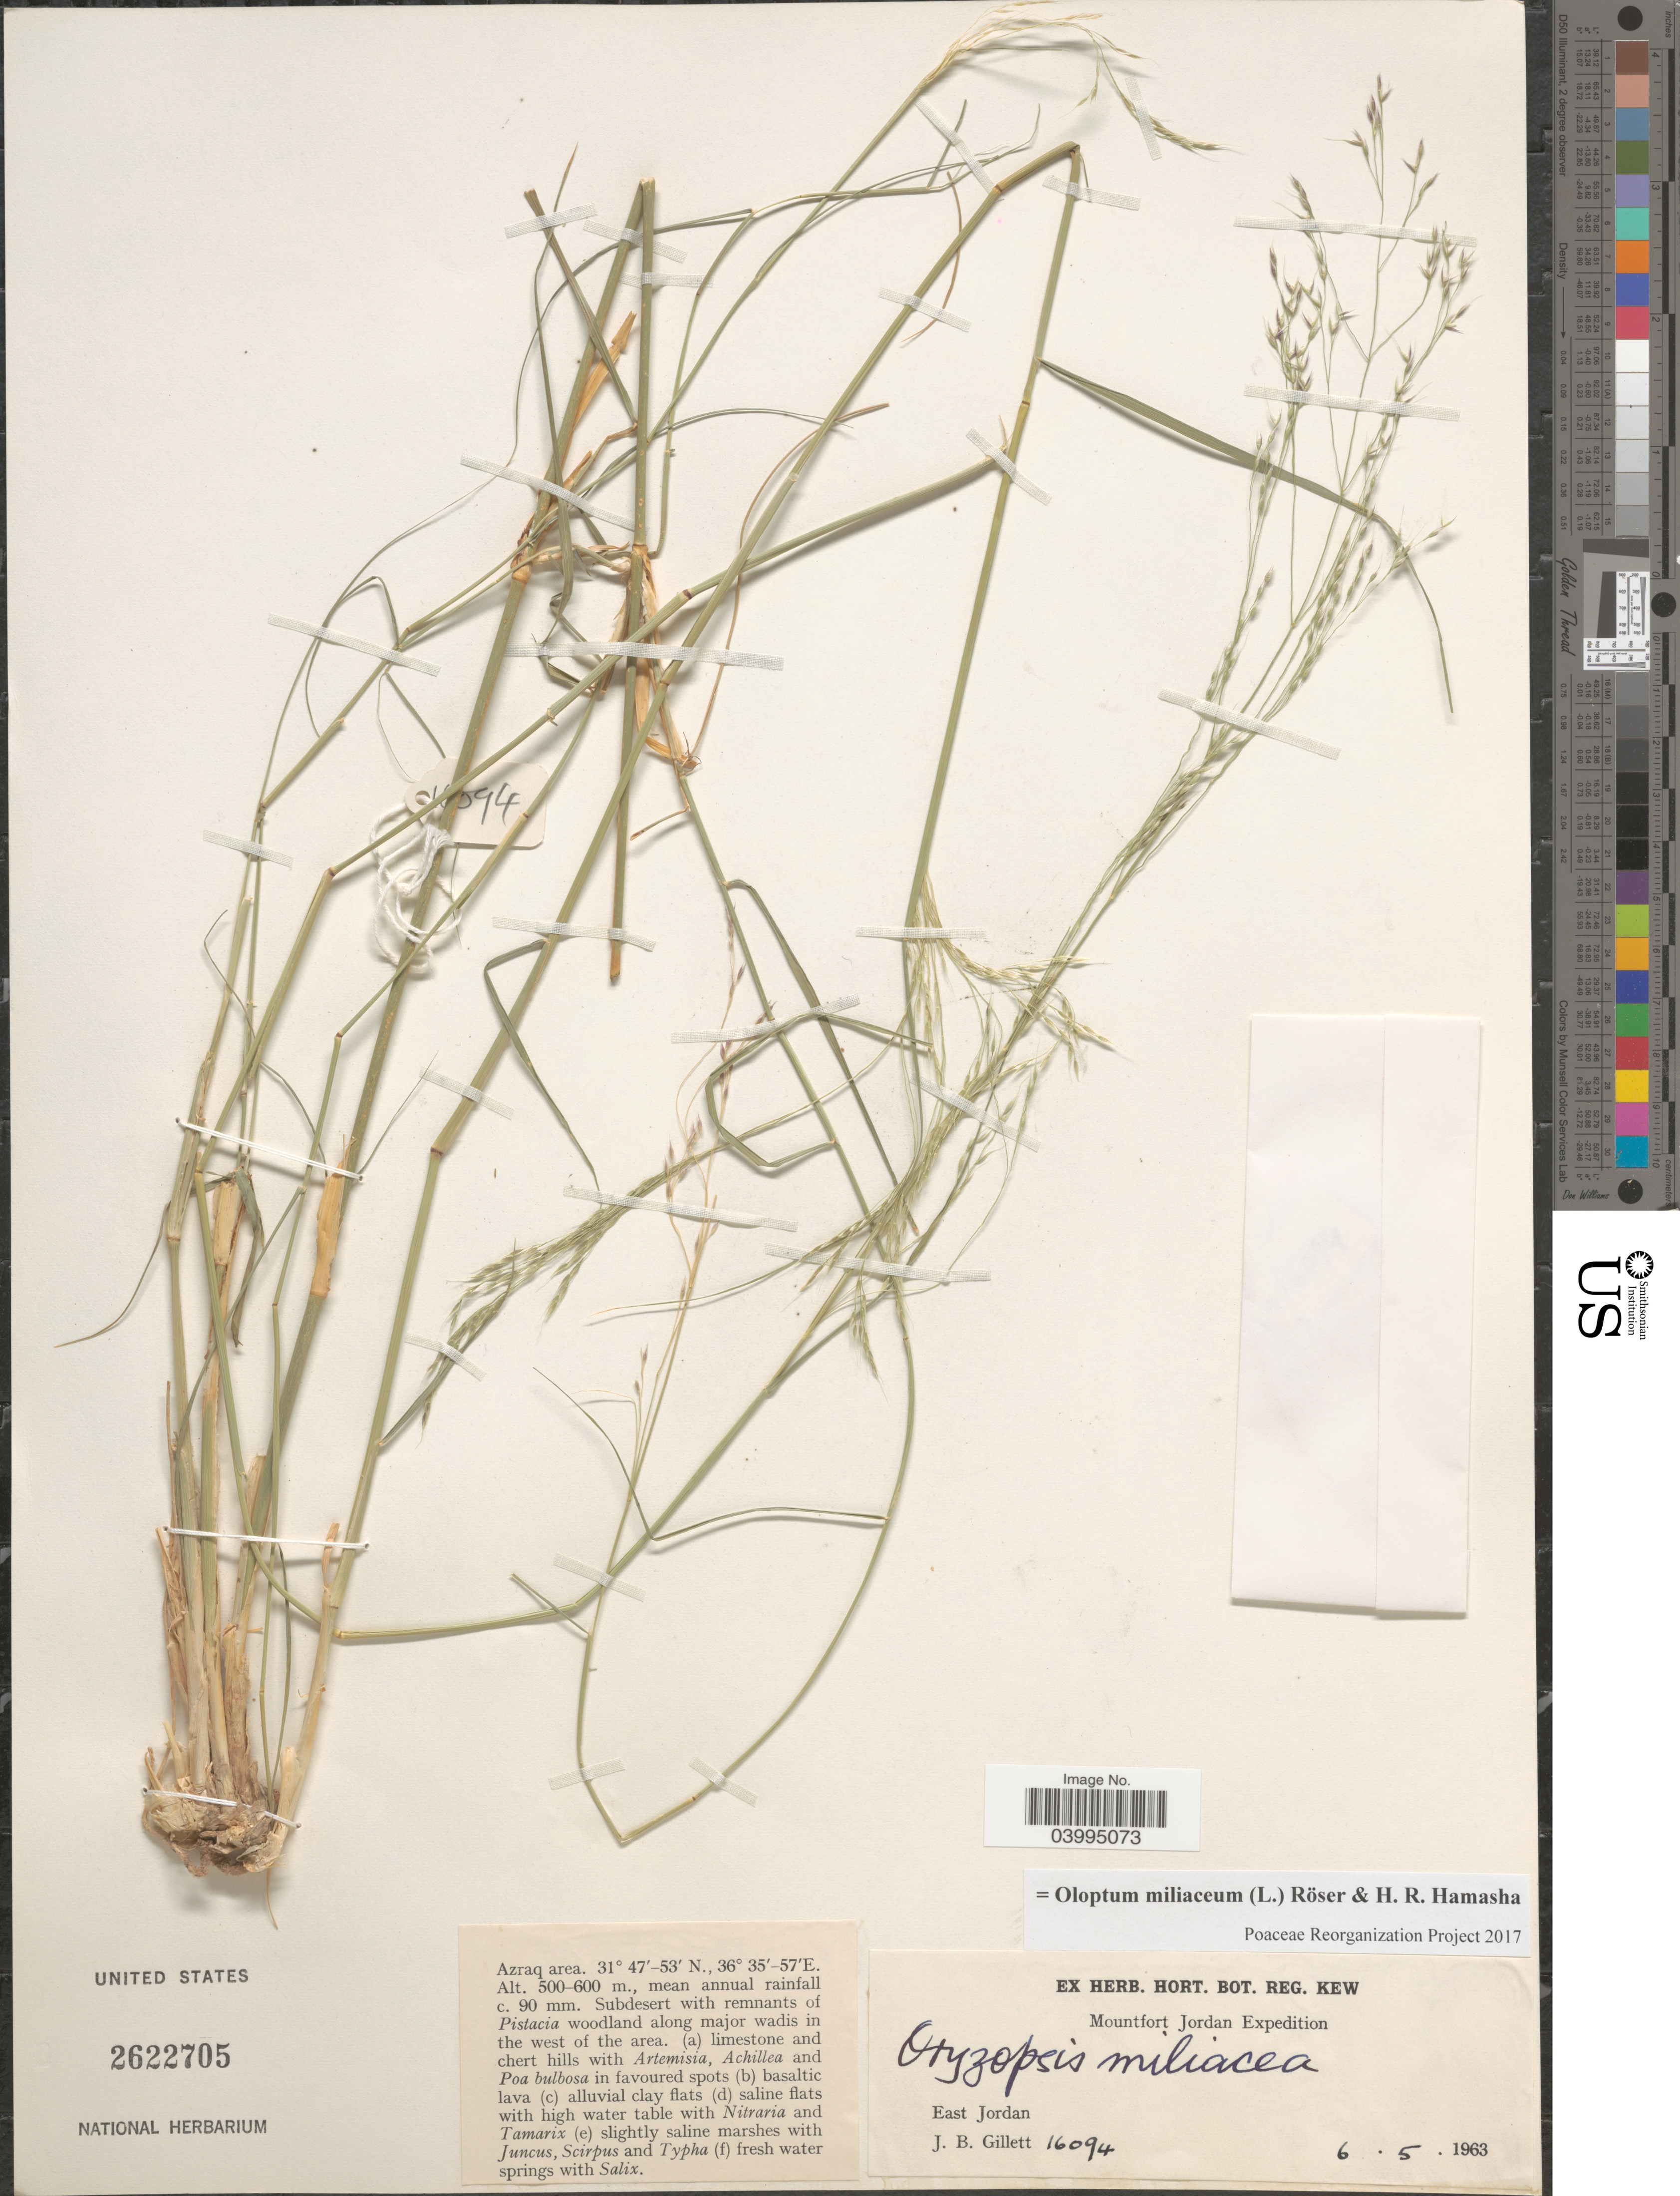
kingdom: Plantae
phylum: Tracheophyta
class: Liliopsida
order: Poales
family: Poaceae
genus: Oloptum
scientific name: Oloptum miliaceum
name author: Röser & H. R. Hamasha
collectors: J. B. Gillett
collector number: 16094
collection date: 1963-05-06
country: Jordan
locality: East Jordan. Azraq area.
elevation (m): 500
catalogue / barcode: US 2622705